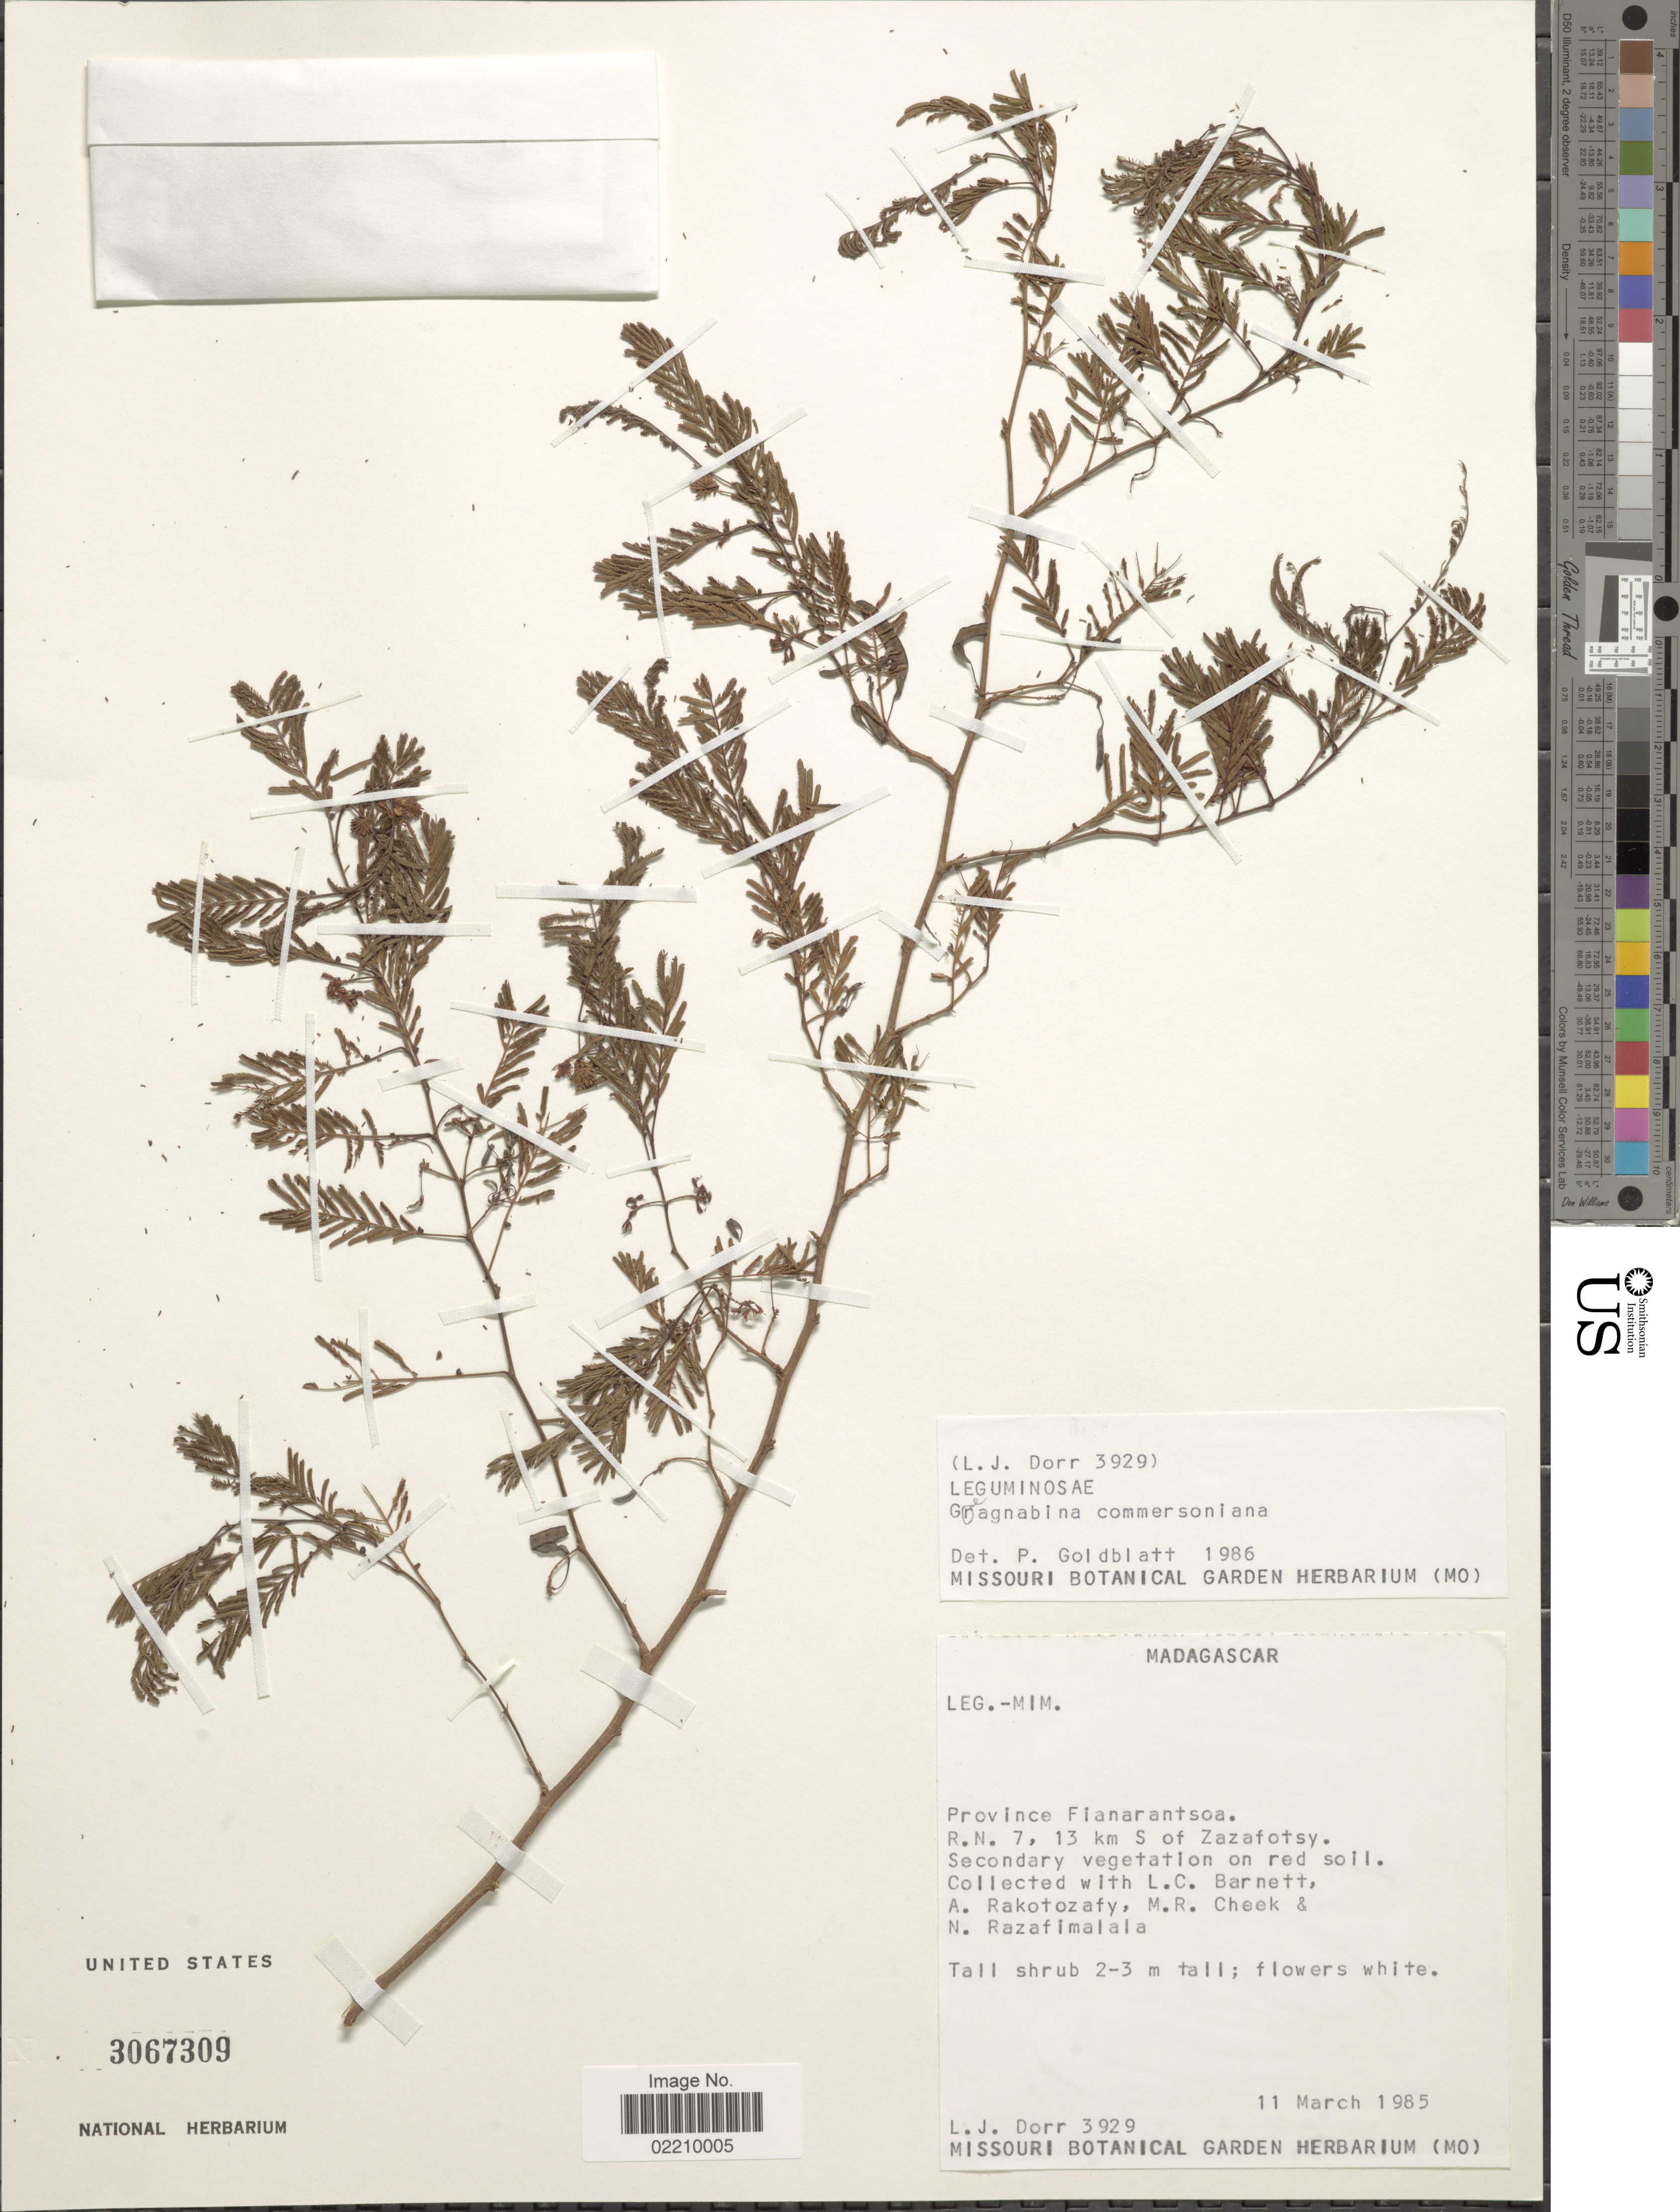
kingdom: Plantae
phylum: Tracheophyta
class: Magnoliopsida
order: Fabales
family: Fabaceae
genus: Gagnebina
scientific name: Gagnebina commersoniana (Baill.) R. Vig.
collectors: L. J. Dorr, L. C. Barnett, A. Rakotozafy, M. Cheek & N. Razafimalala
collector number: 3929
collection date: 1985-03-11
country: Madagascar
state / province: Ihorombe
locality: R.N. 7, 13 km S of Zazafotsy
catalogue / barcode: US 3067309